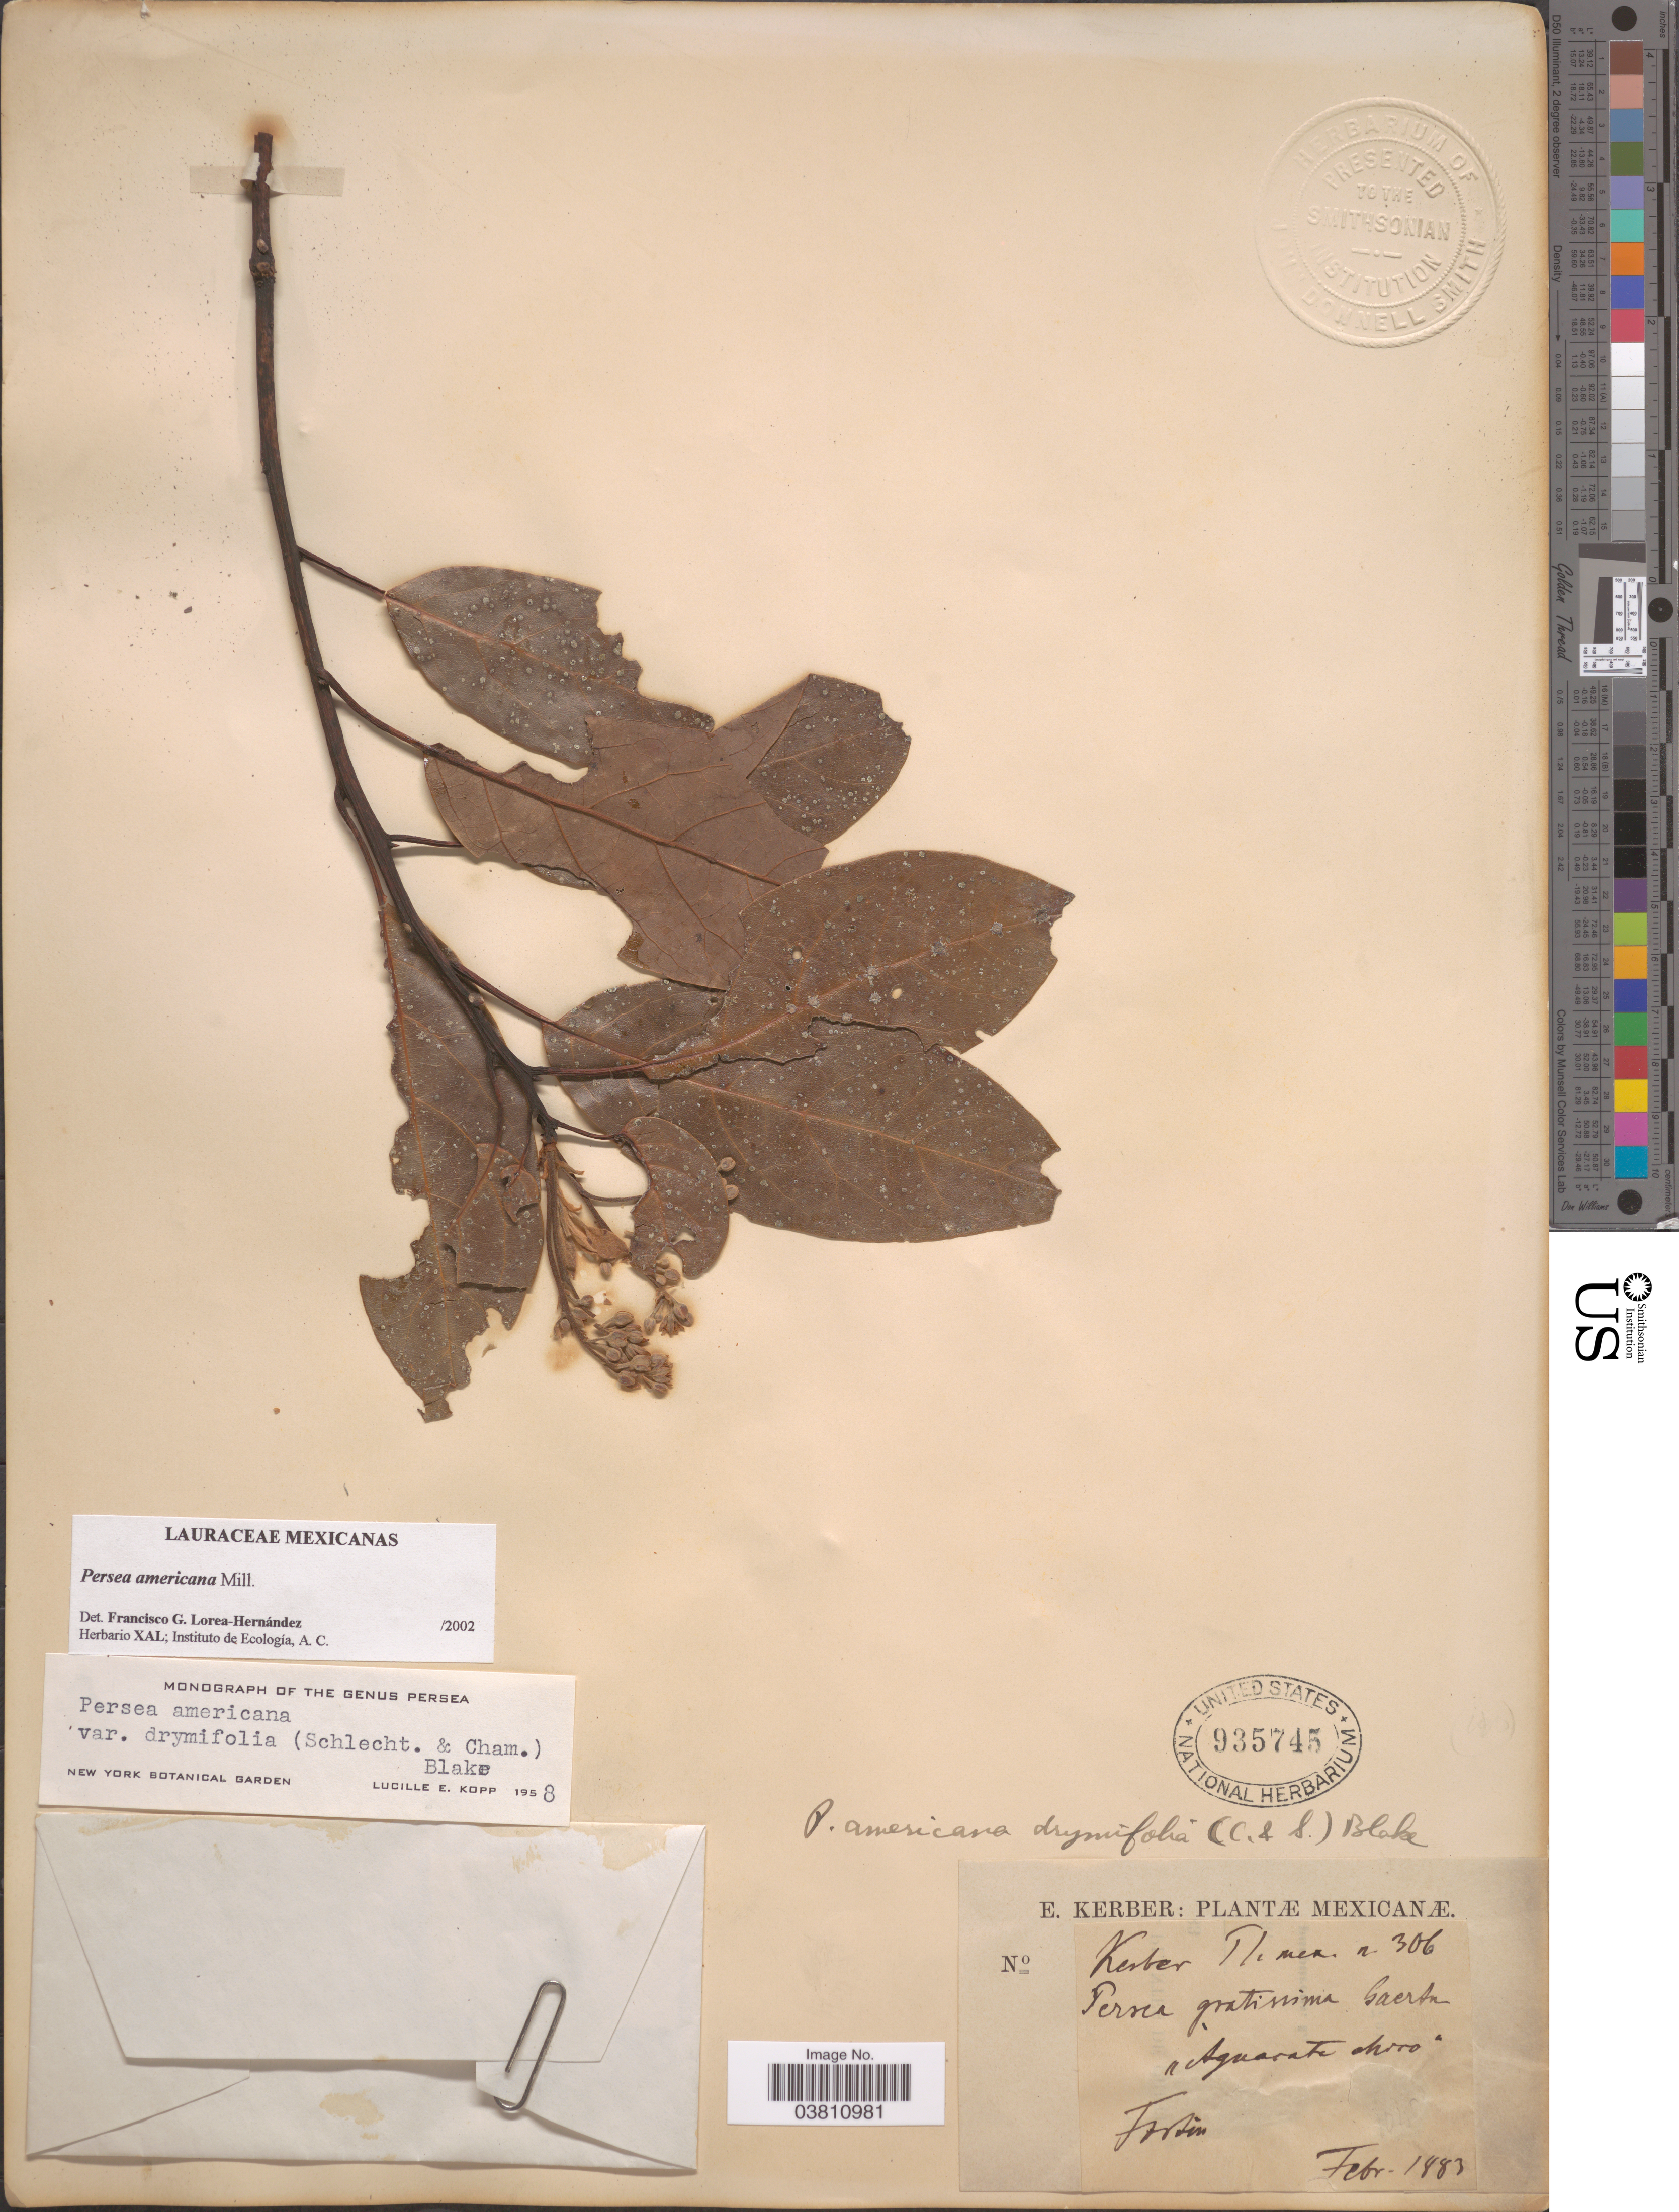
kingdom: Plantae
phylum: Tracheophyta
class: Magnoliopsida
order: Laurales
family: Lauraceae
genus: Persea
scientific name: Persea americana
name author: Mill.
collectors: E. Kerber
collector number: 306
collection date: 1883-02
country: Mexico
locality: Fortin.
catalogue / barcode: US 935745